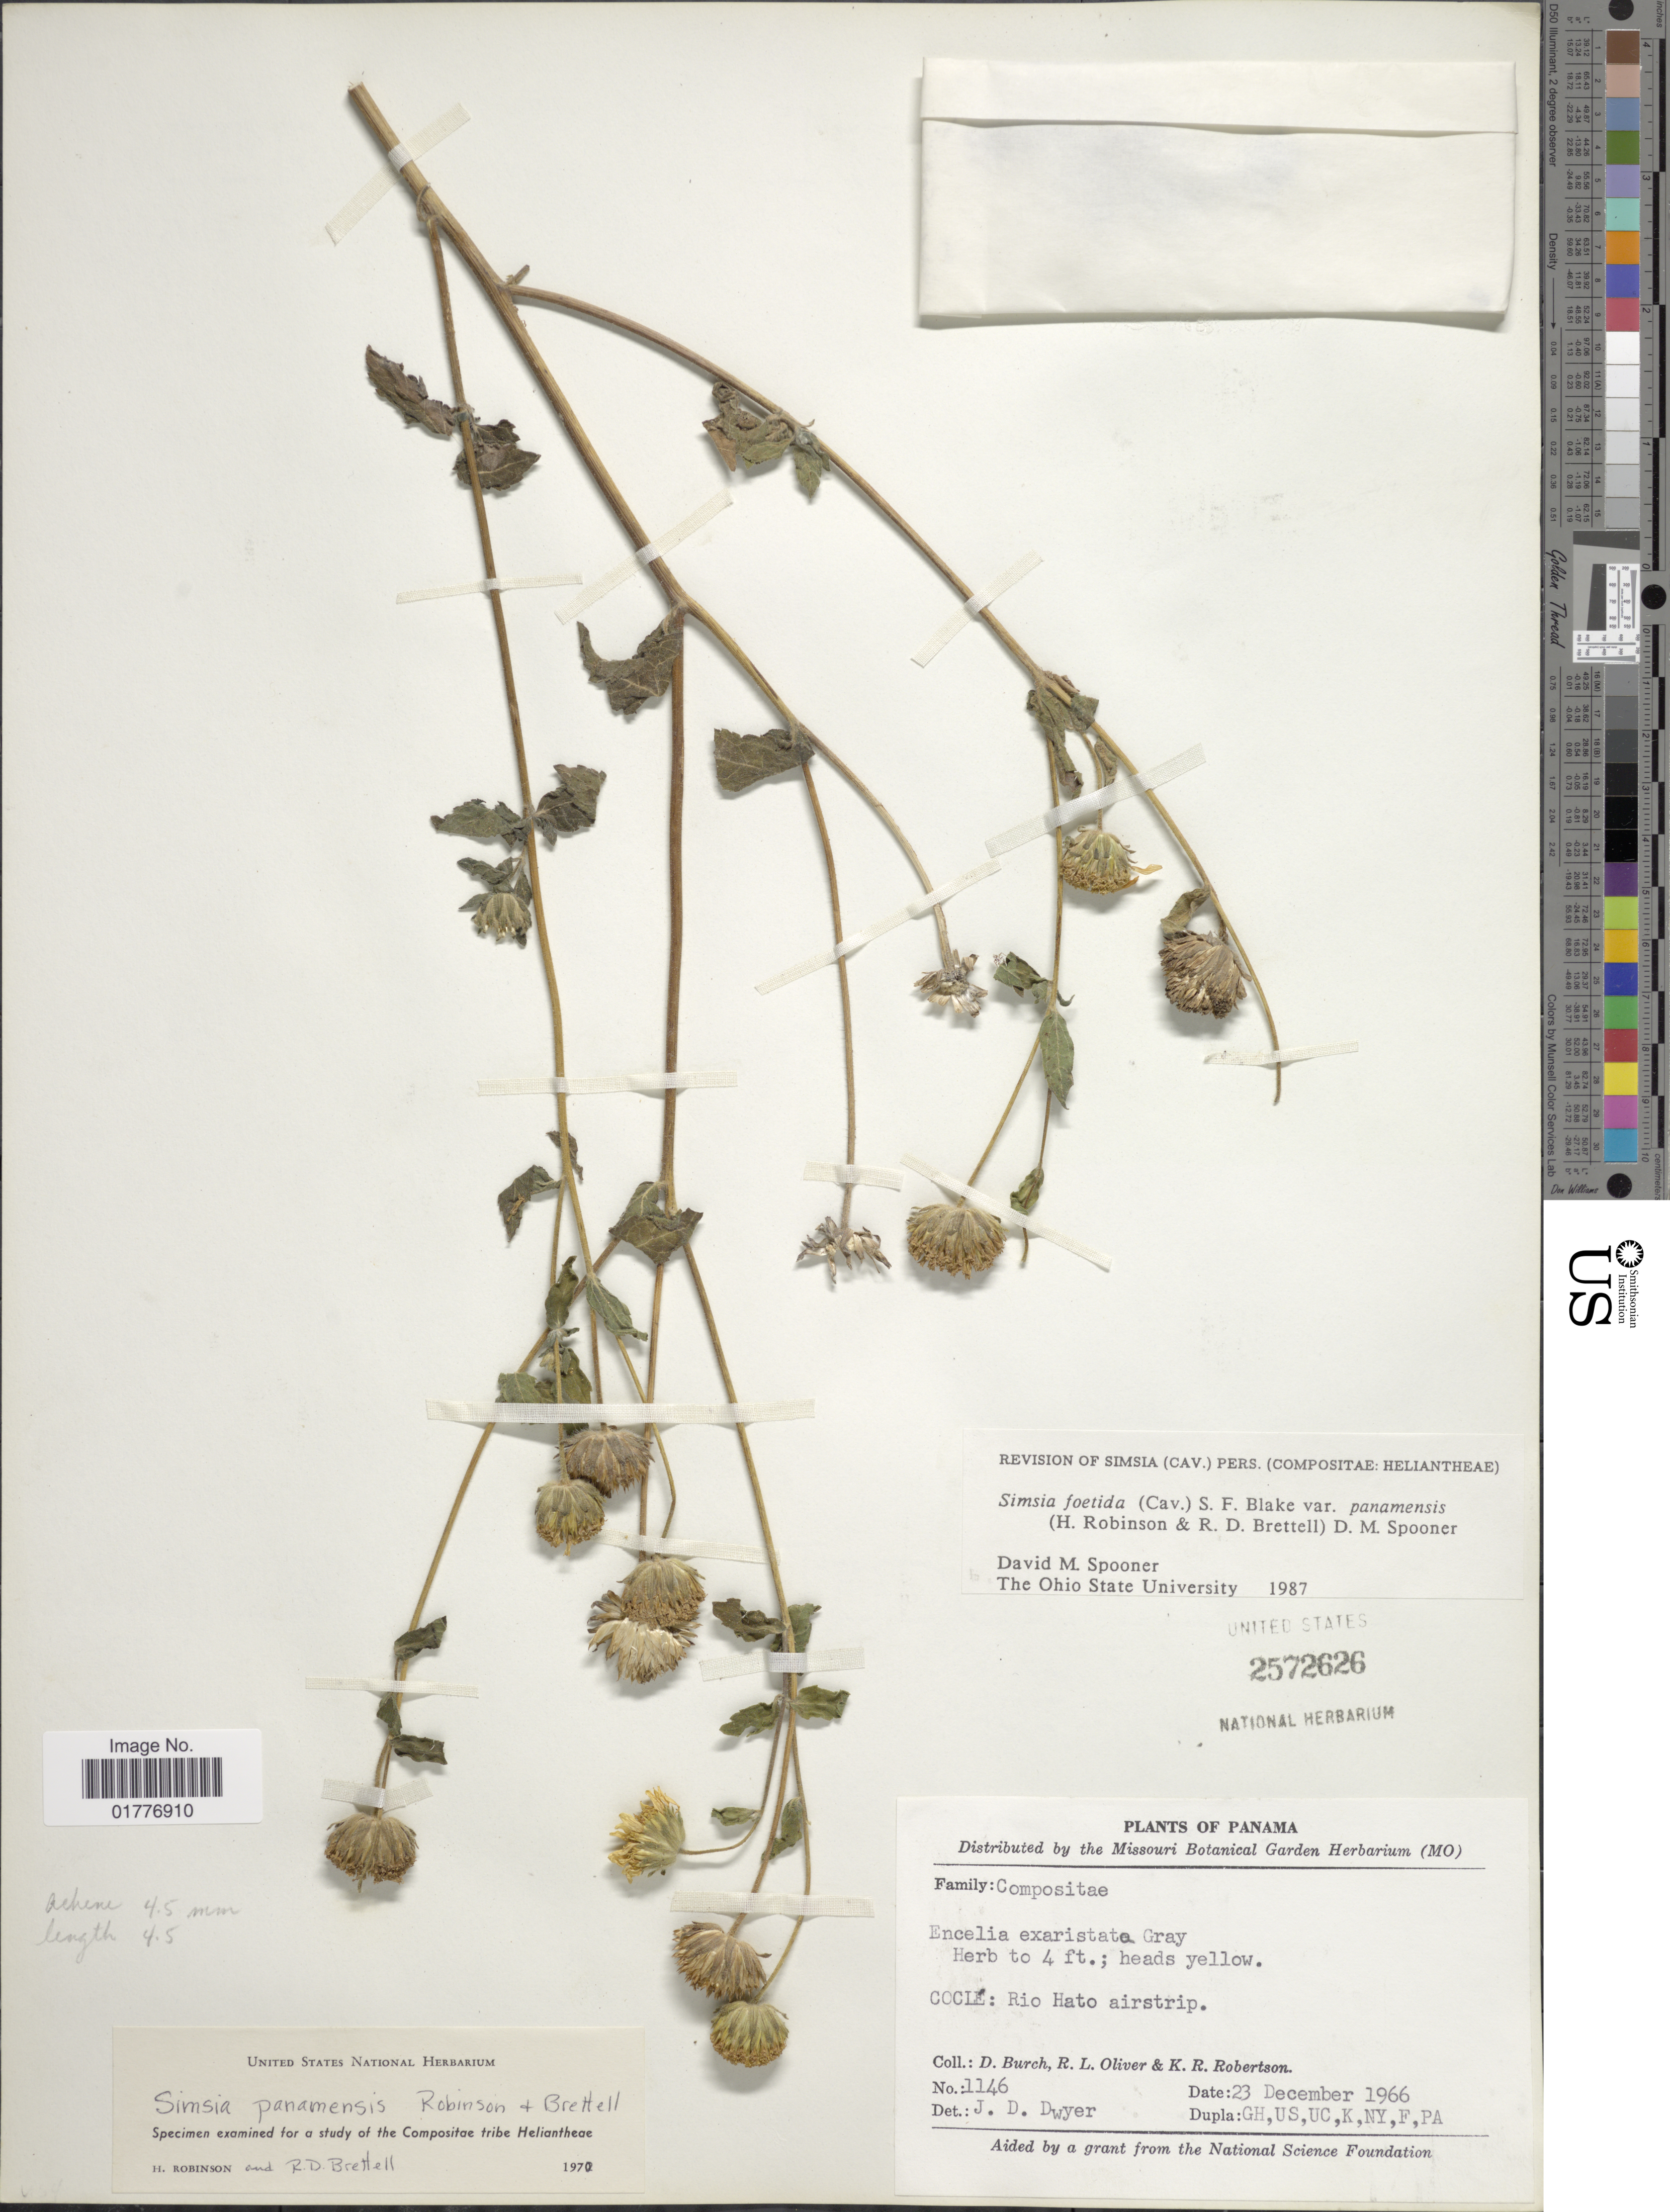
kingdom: Plantae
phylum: Tracheophyta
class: Magnoliopsida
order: Asterales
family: Asteraceae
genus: Simsia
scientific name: Simsia foetida var. panamensis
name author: (H. Rob. & Brettell) D.M. Spooner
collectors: D. Burch, R. Oliver & K. Robertson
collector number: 1146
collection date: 1966-12-23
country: Panama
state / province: Coclé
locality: Cocle: Rio Hato airstrip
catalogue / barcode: US 2572626